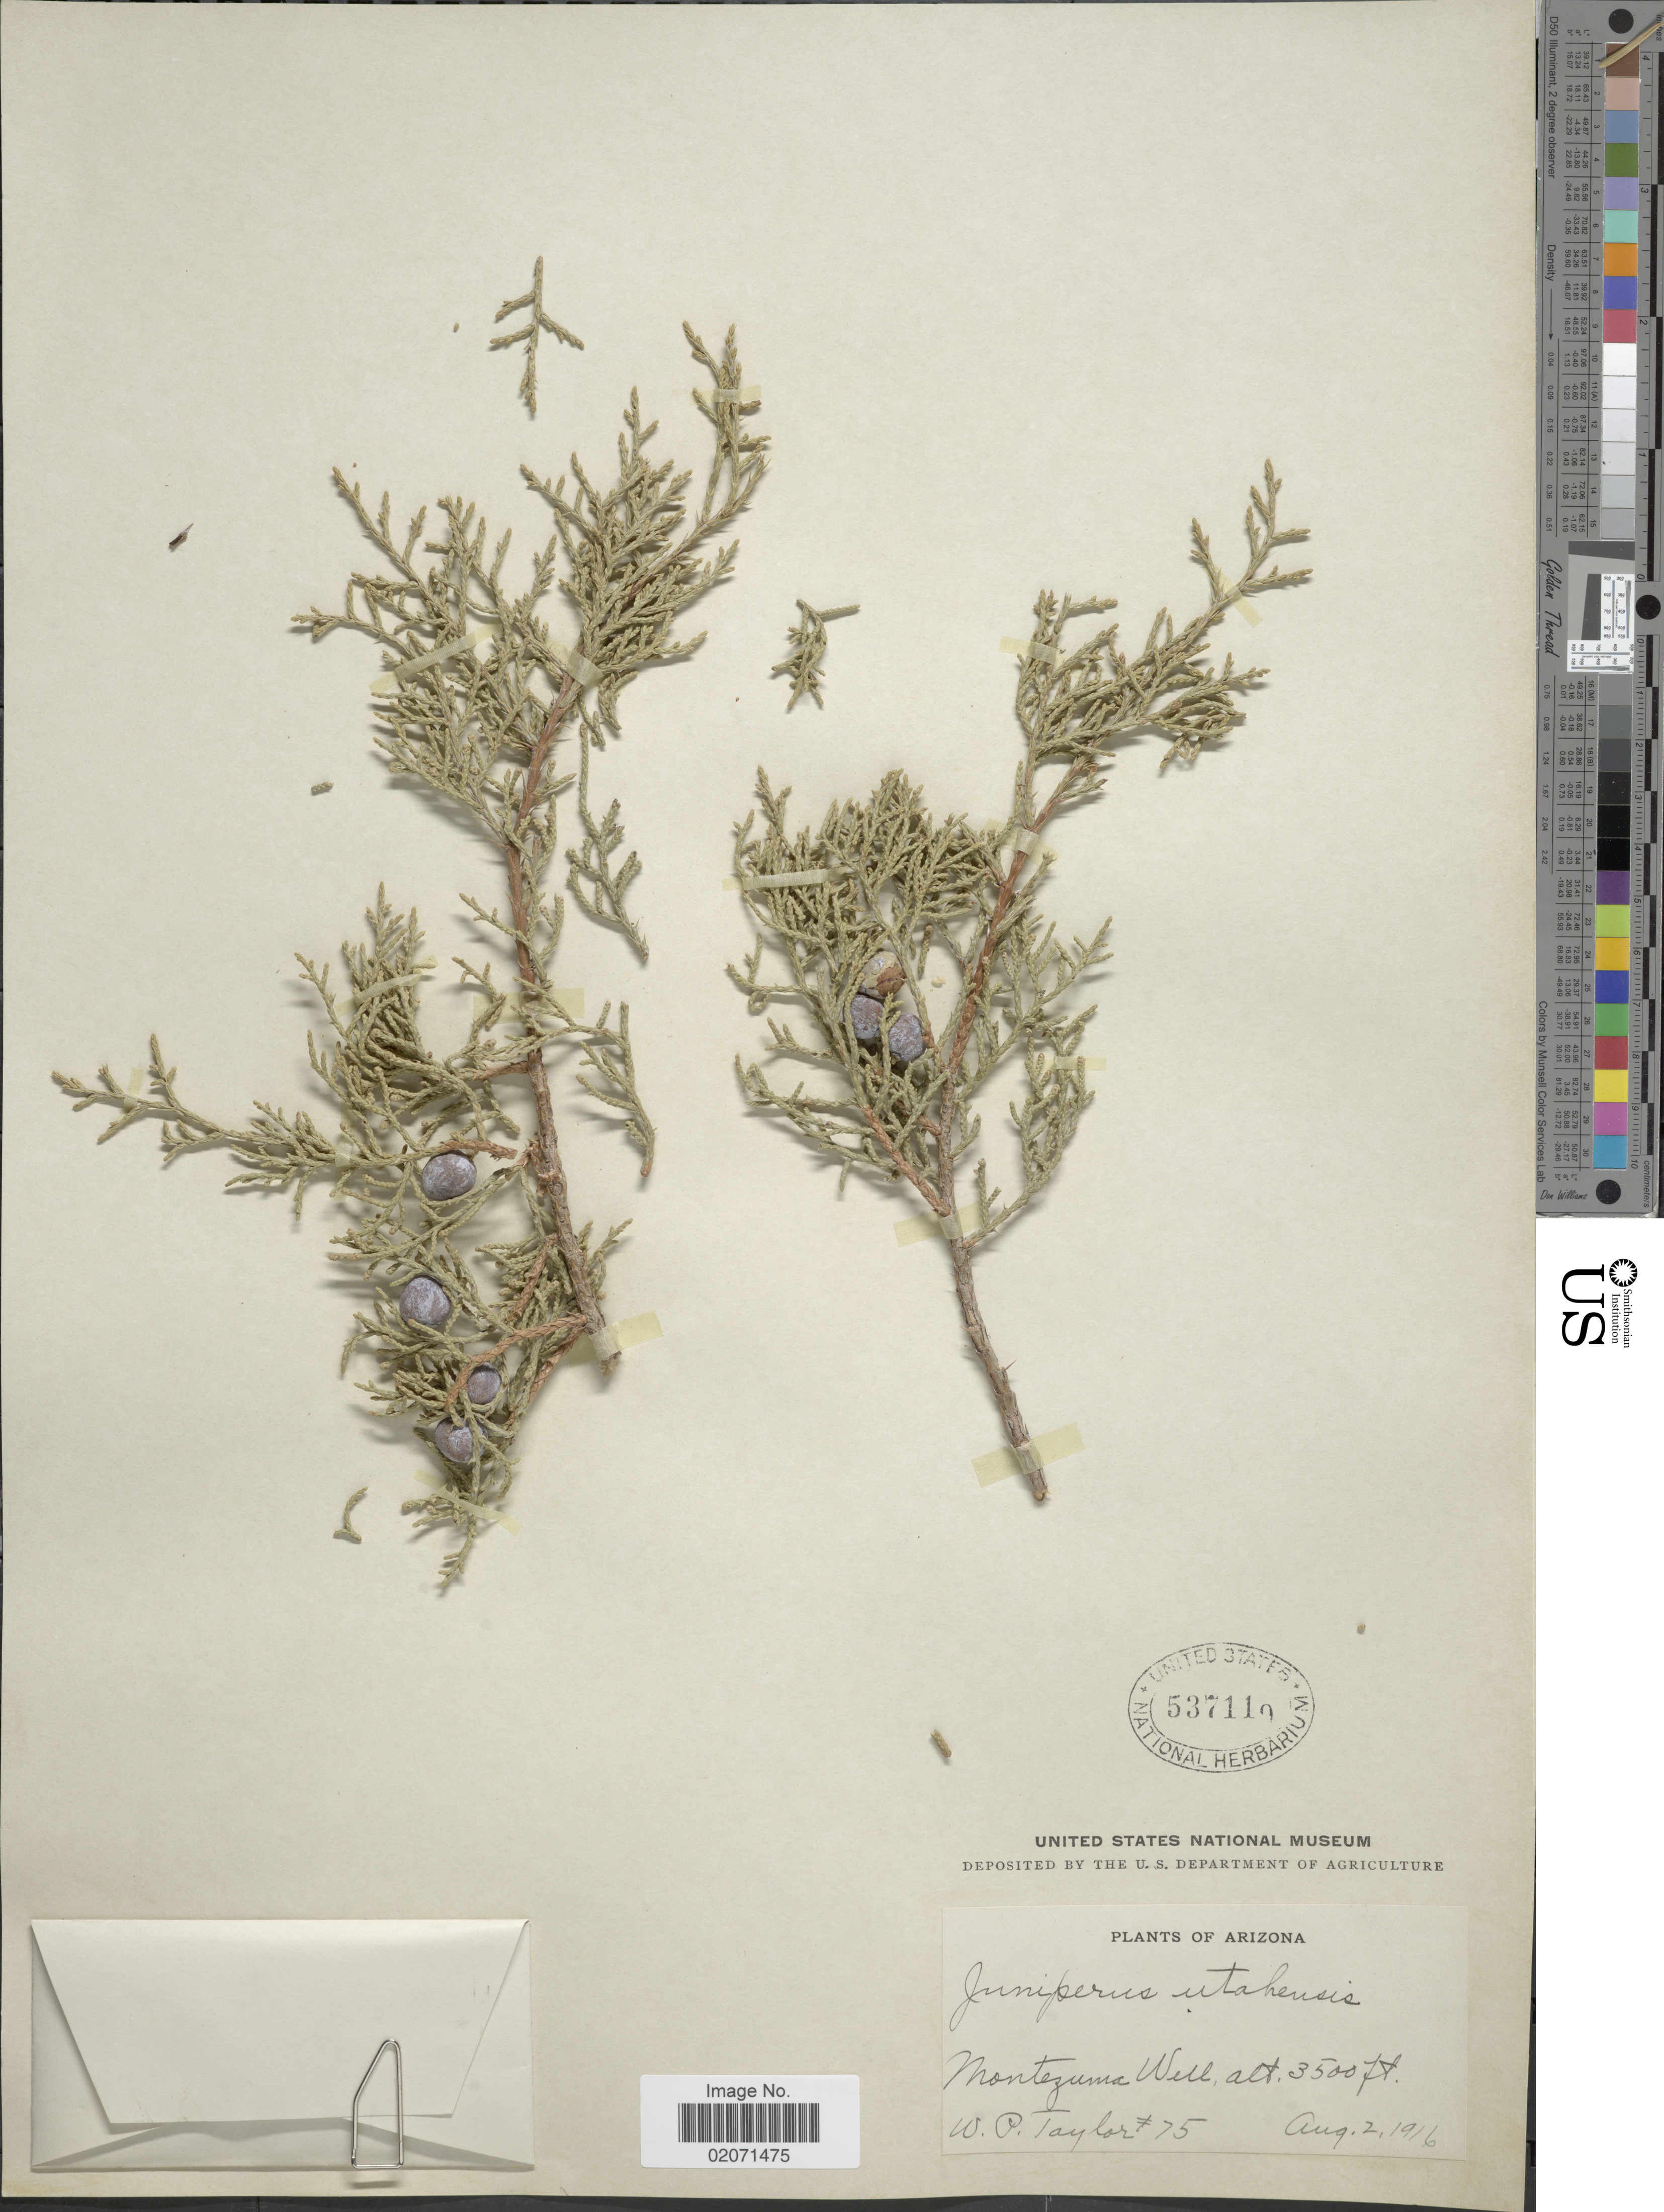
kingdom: Plantae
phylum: Tracheophyta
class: Pinopsida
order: Pinales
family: Cupressaceae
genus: Juniperus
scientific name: Juniperus osteosperma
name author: (Torr.) Little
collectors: W. P. Taylor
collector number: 75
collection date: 1916-08-02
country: United States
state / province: Arizona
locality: Montezuma Well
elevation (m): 1067